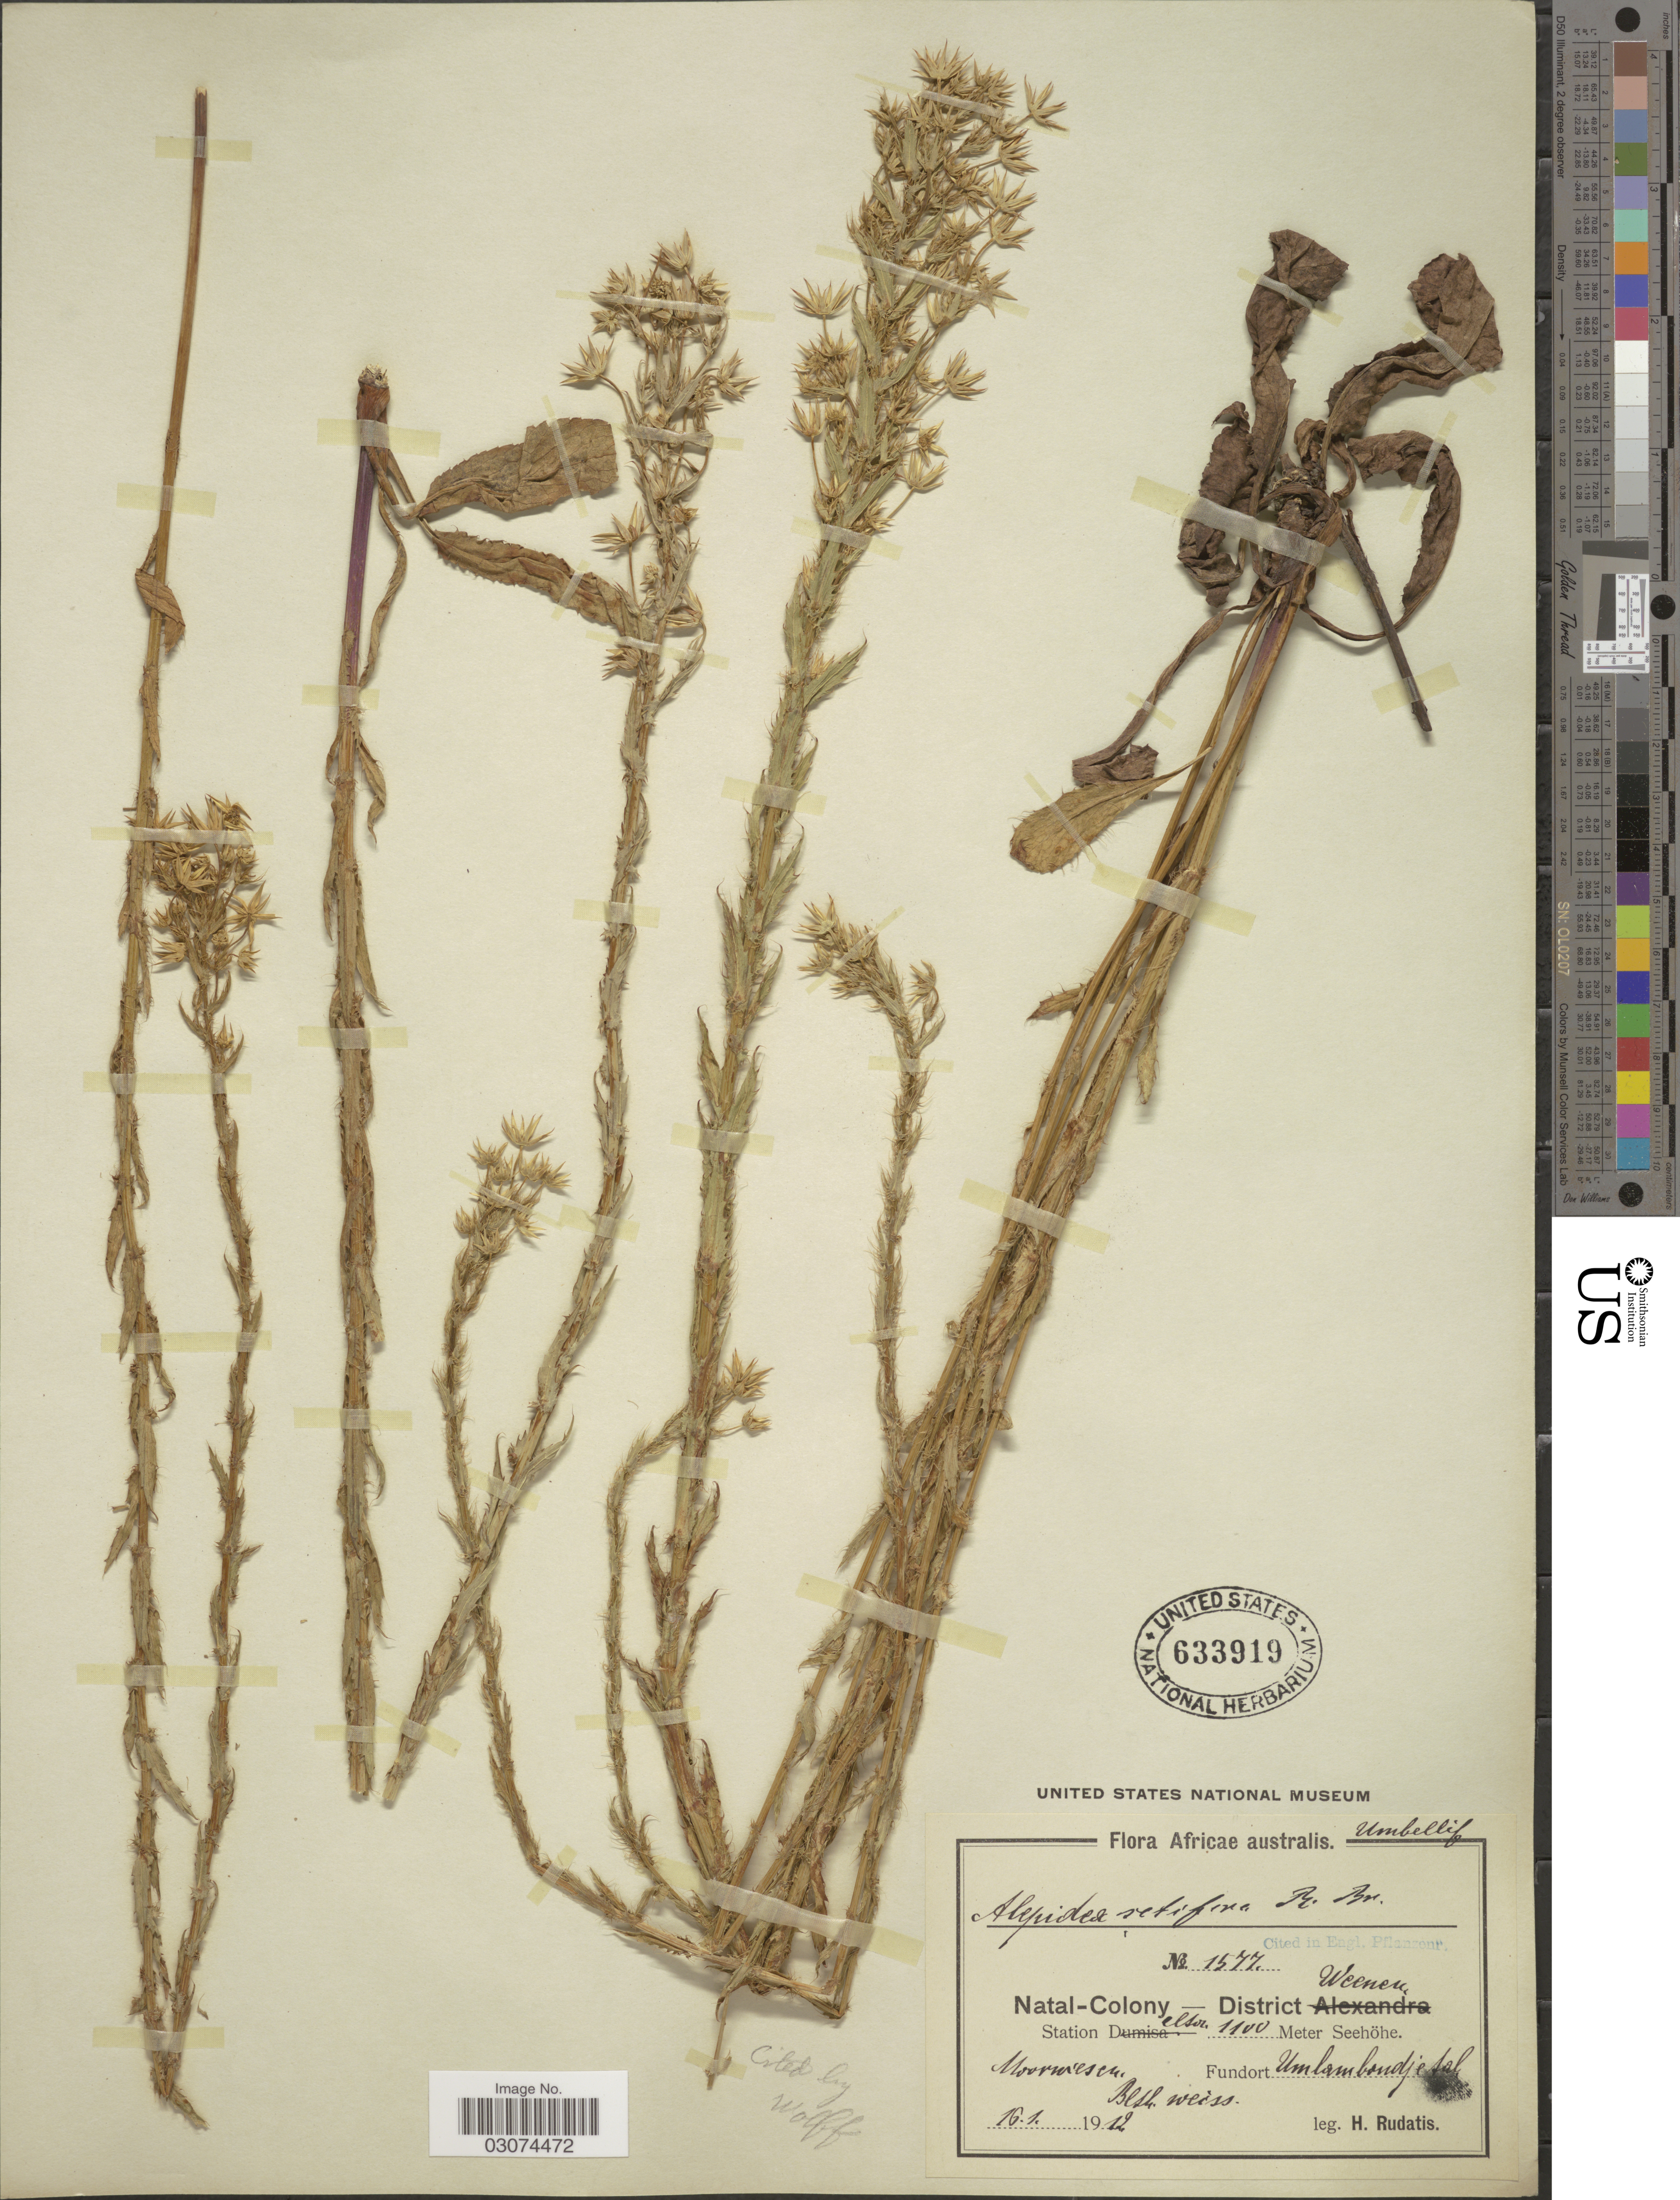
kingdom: Plantae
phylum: Tracheophyta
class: Magnoliopsida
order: Apiales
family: Apiaceae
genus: Alepidea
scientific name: Alepidea setifera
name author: N.E. Br.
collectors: H. Rudatis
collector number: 1577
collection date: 1912-01-16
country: South Africa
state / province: KwaZulu-Natal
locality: Africae australis. Natal-Colony - District Weenen. Station elson [interpreted].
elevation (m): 1100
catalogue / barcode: US 633919